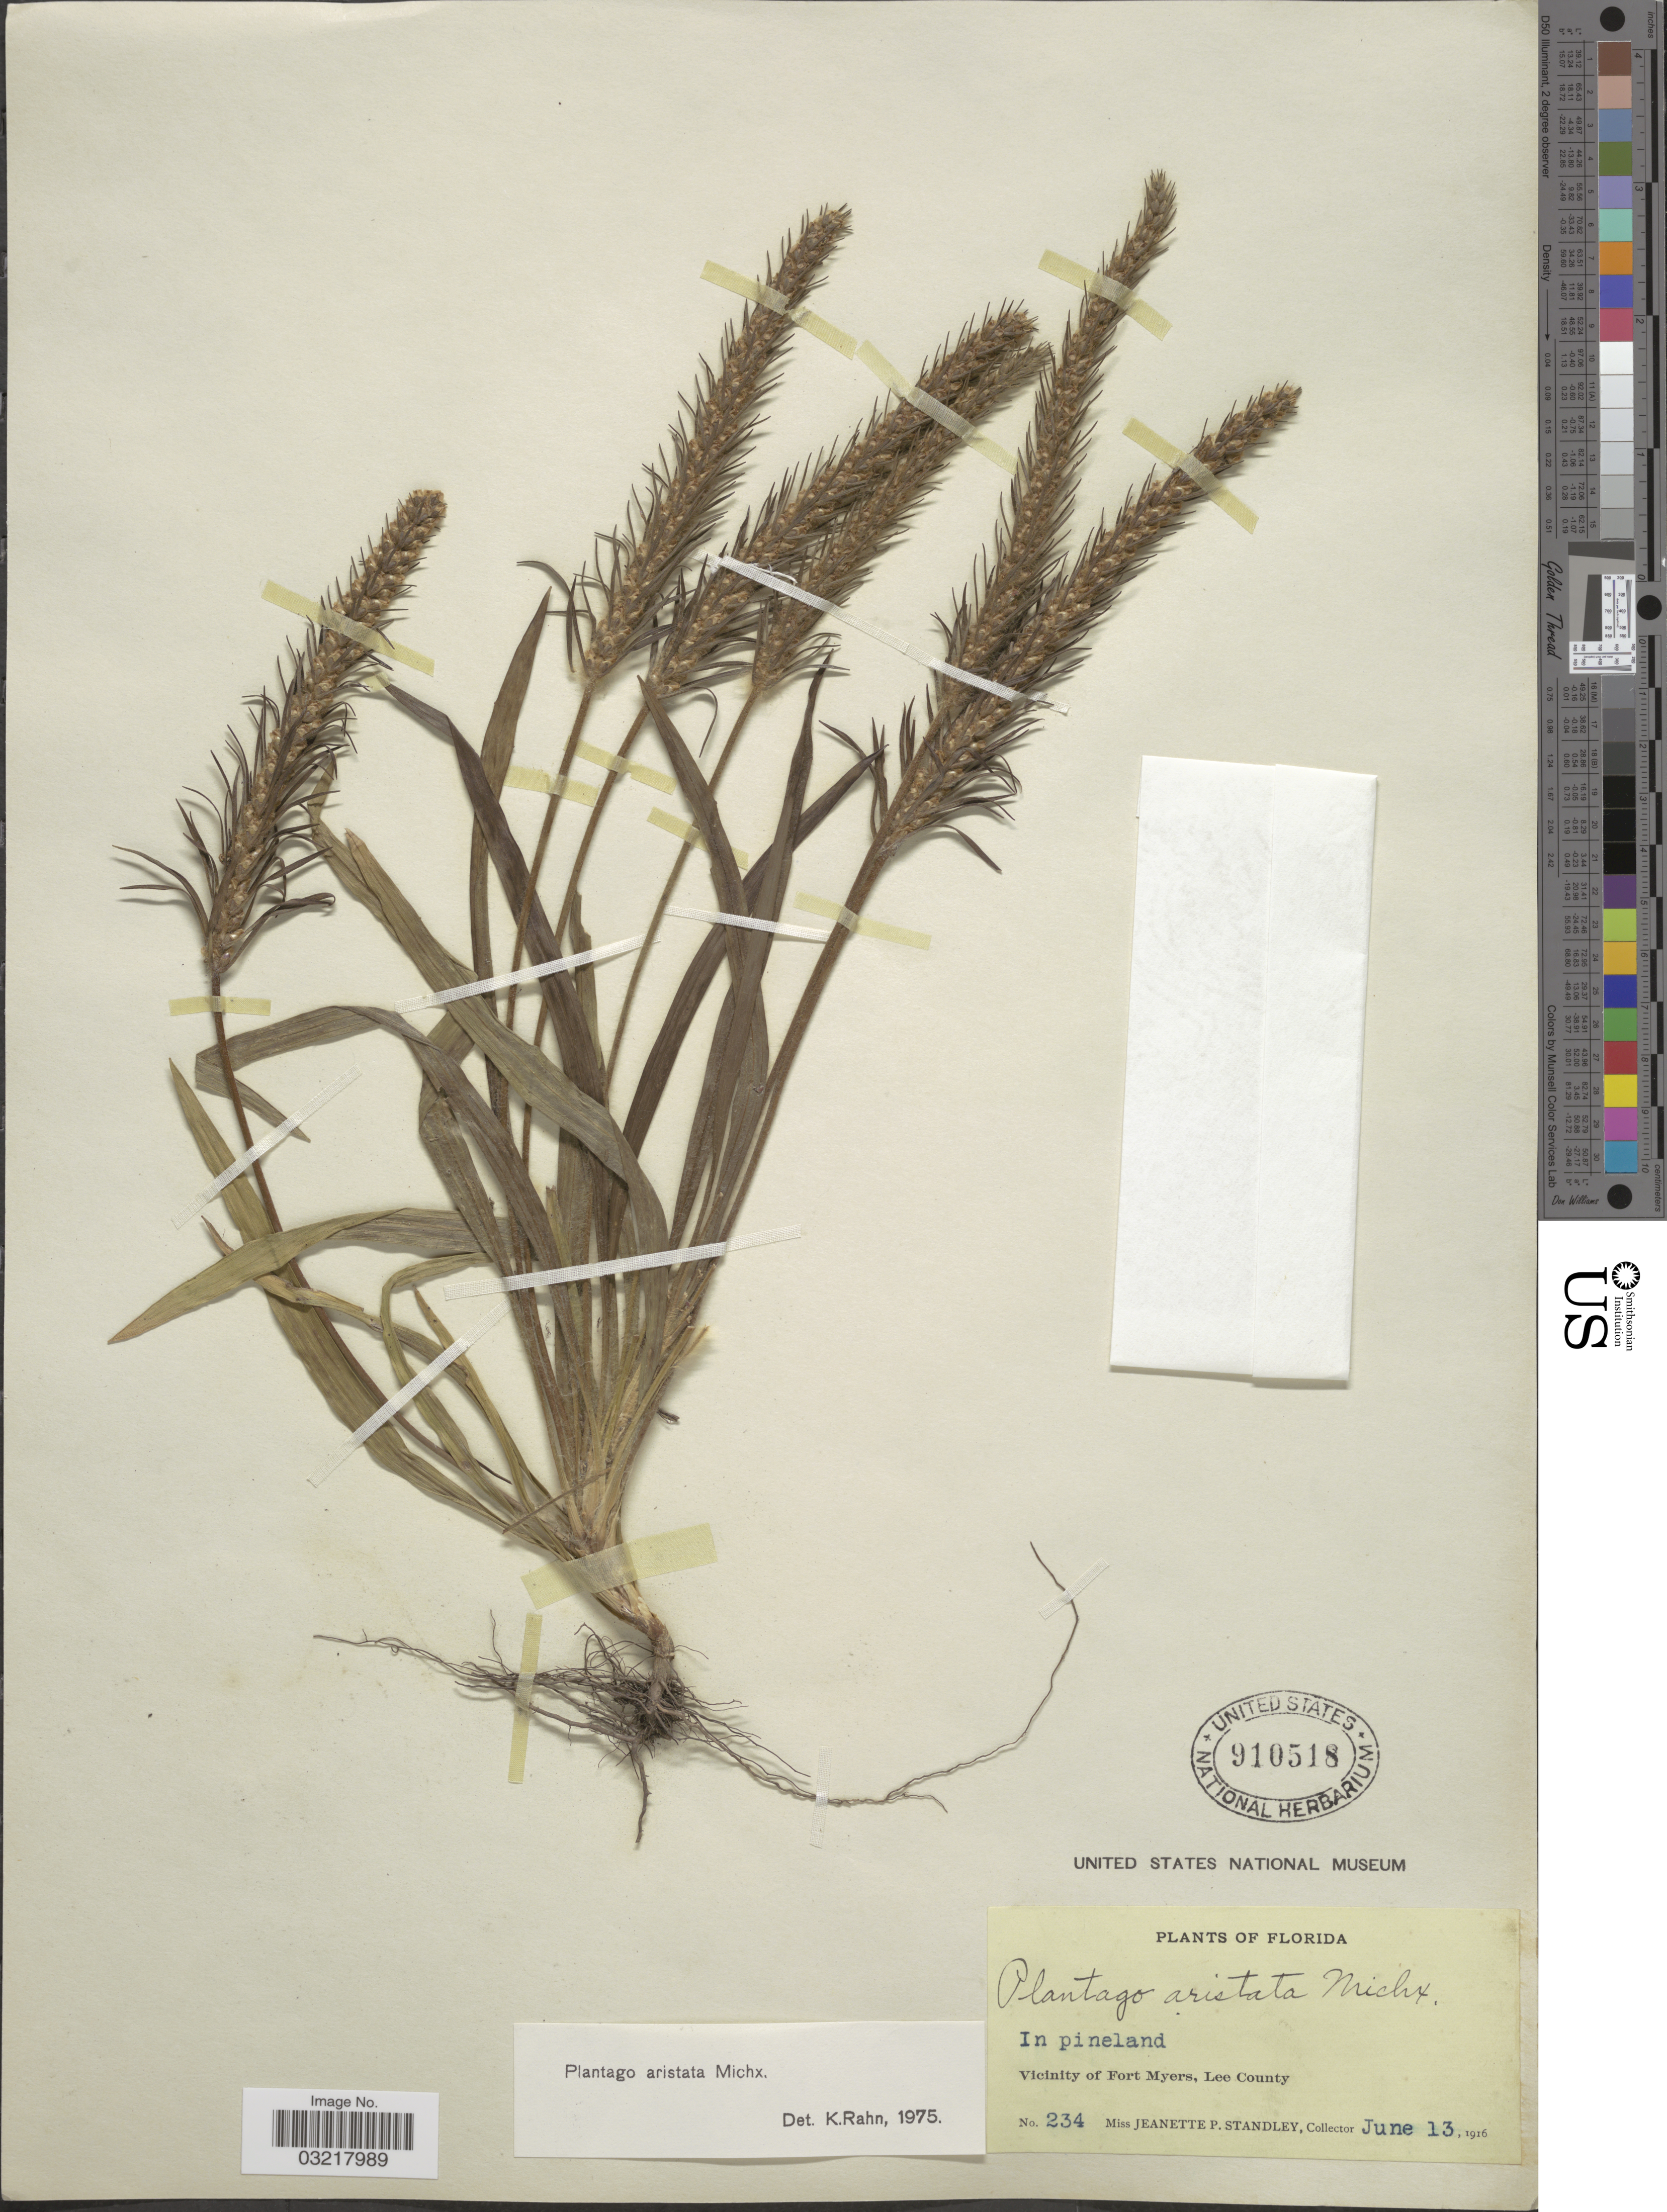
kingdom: Plantae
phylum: Tracheophyta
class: Magnoliopsida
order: Lamiales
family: Plantaginaceae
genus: Plantago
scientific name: Plantago aristata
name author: Michx.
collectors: J. P. Standley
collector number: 234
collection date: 1916-06-13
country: United States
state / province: Florida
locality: In pineland. Vicinity of Fort Myers, Lee County.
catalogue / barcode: US 910518